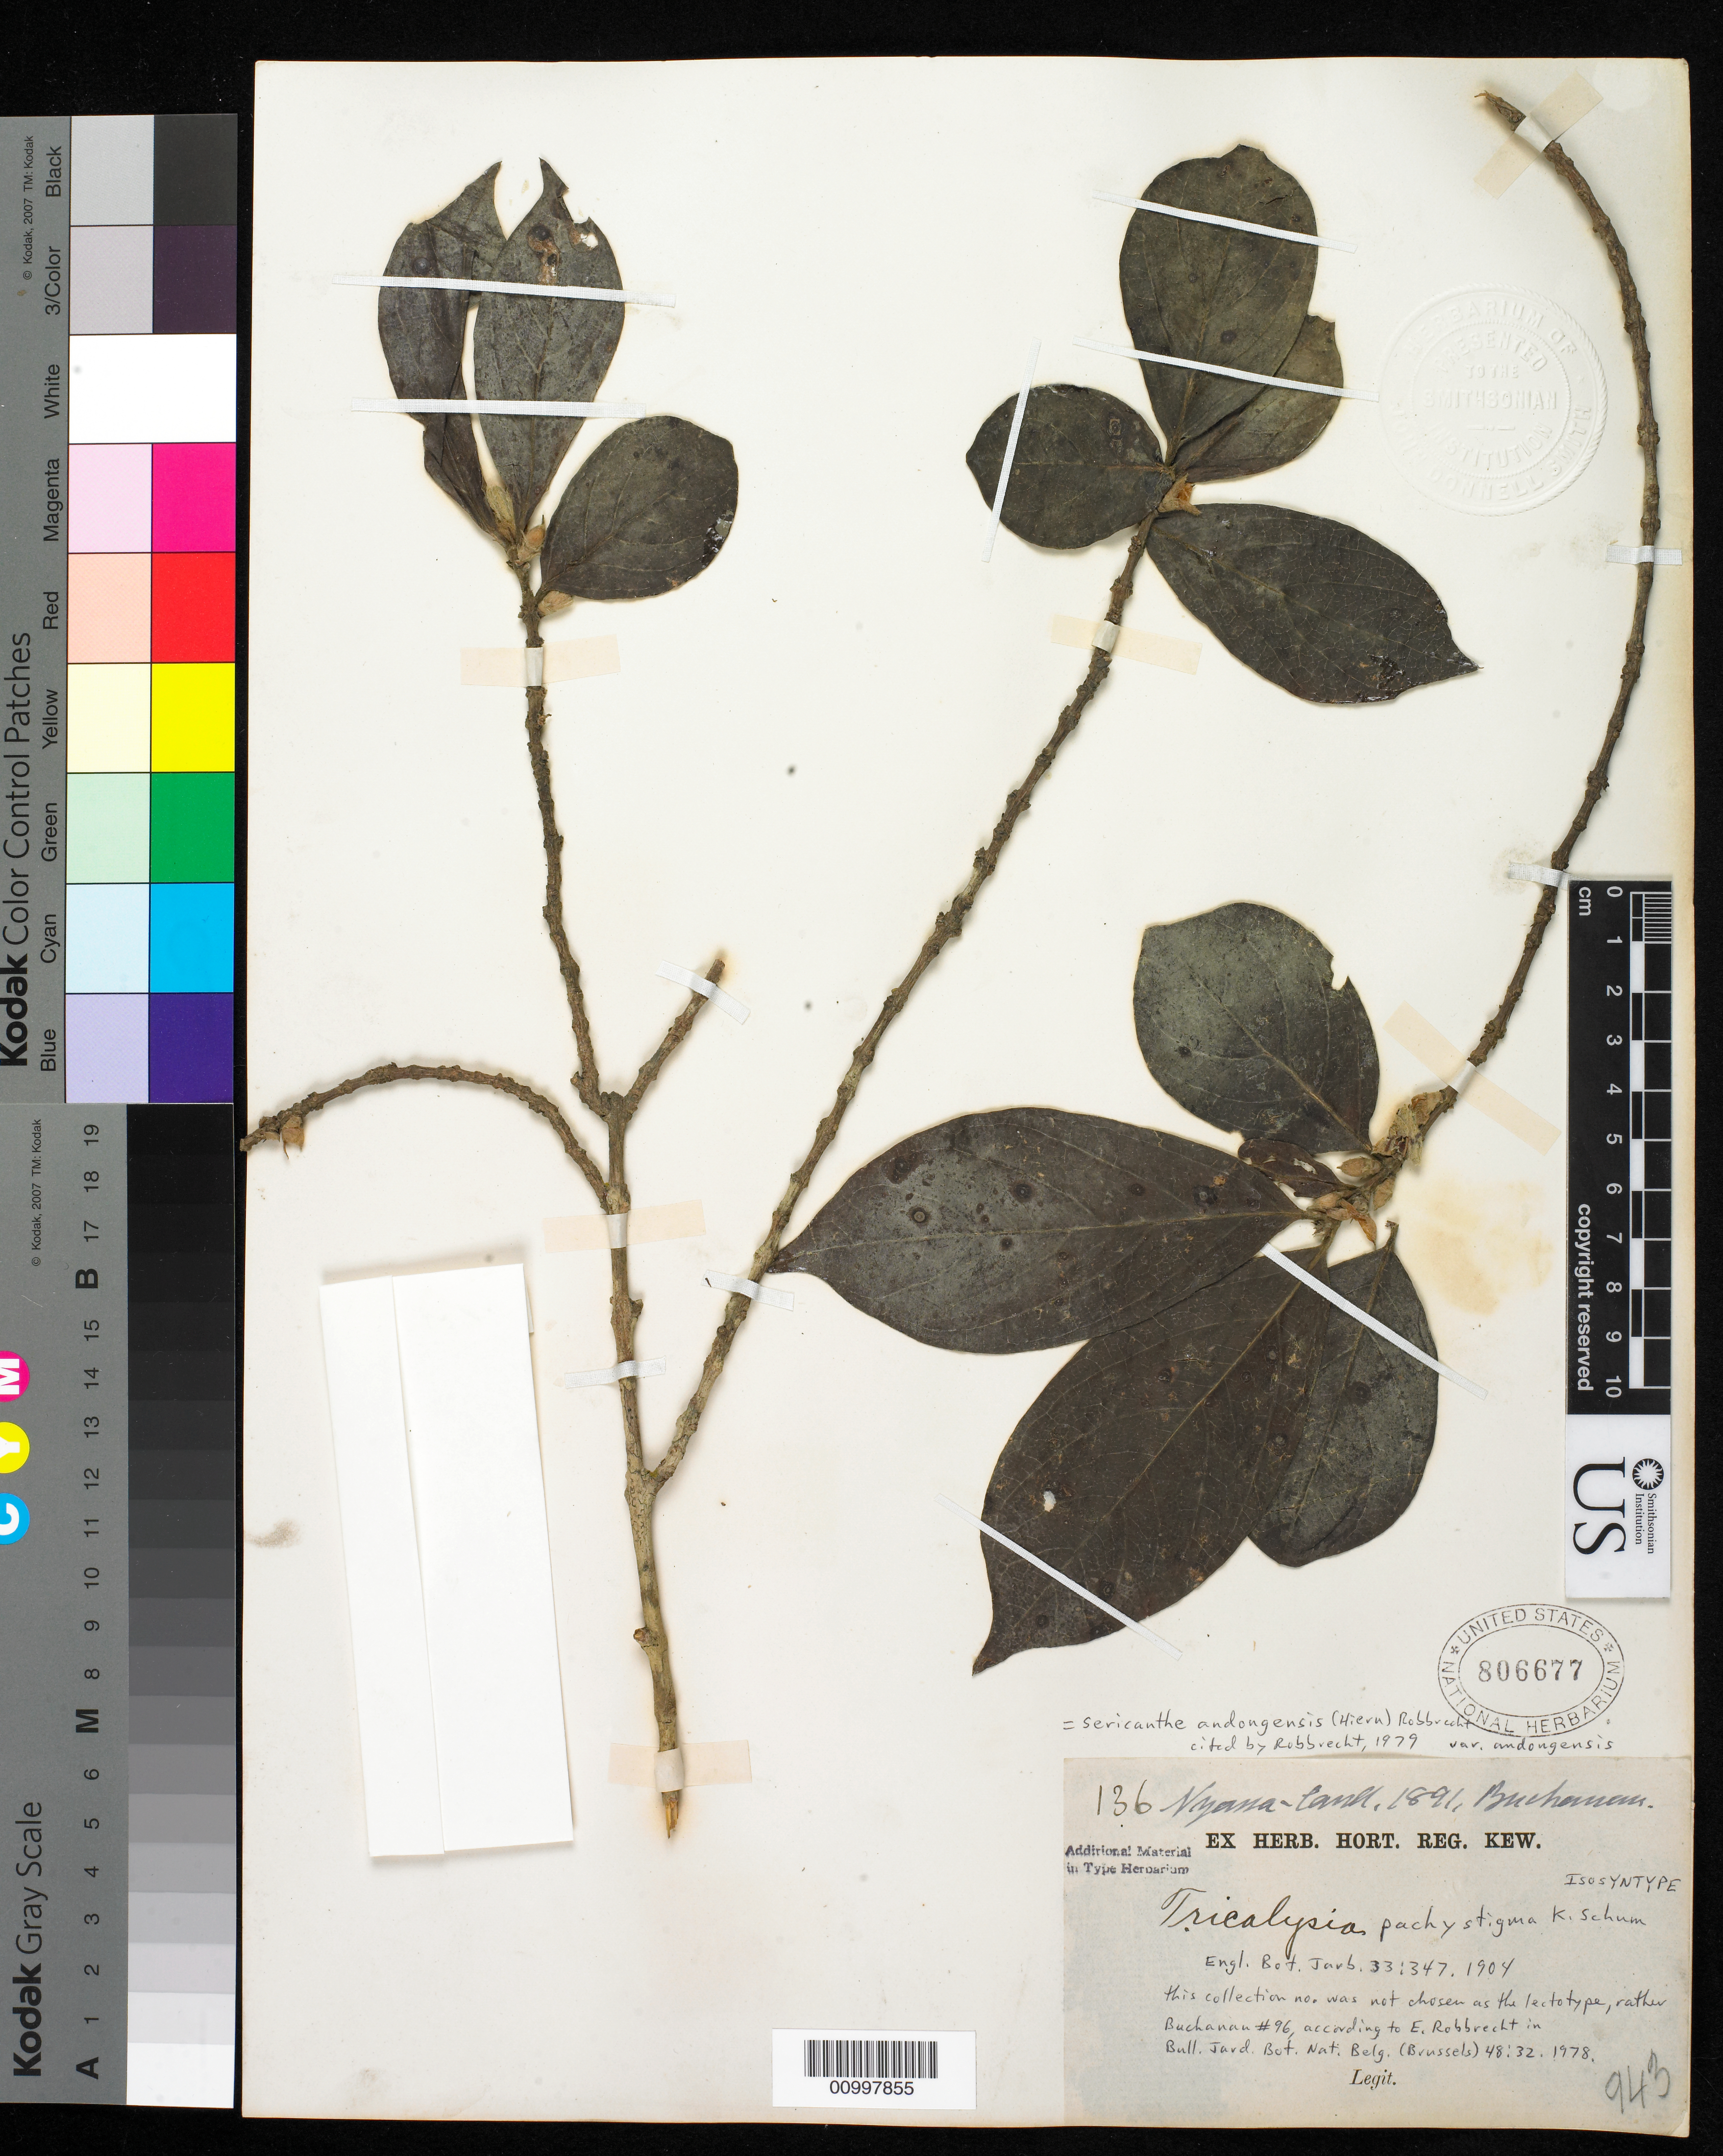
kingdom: Plantae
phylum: Tracheophyta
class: Magnoliopsida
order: Gentianales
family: Rubiaceae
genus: Tricalysia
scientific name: Tricalysia pachystigma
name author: K. Schum. in Engl.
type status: Isosyntype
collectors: J. Buchanan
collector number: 136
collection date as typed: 1891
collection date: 1891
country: Malawi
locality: Nyassa-land.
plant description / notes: Lectotype collection is Buchanan 96 as designated by Robbrecht, Bull. Jard. Bot. Nat. Belg. (Brussels) 48: 32 (1978).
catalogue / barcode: US 806677